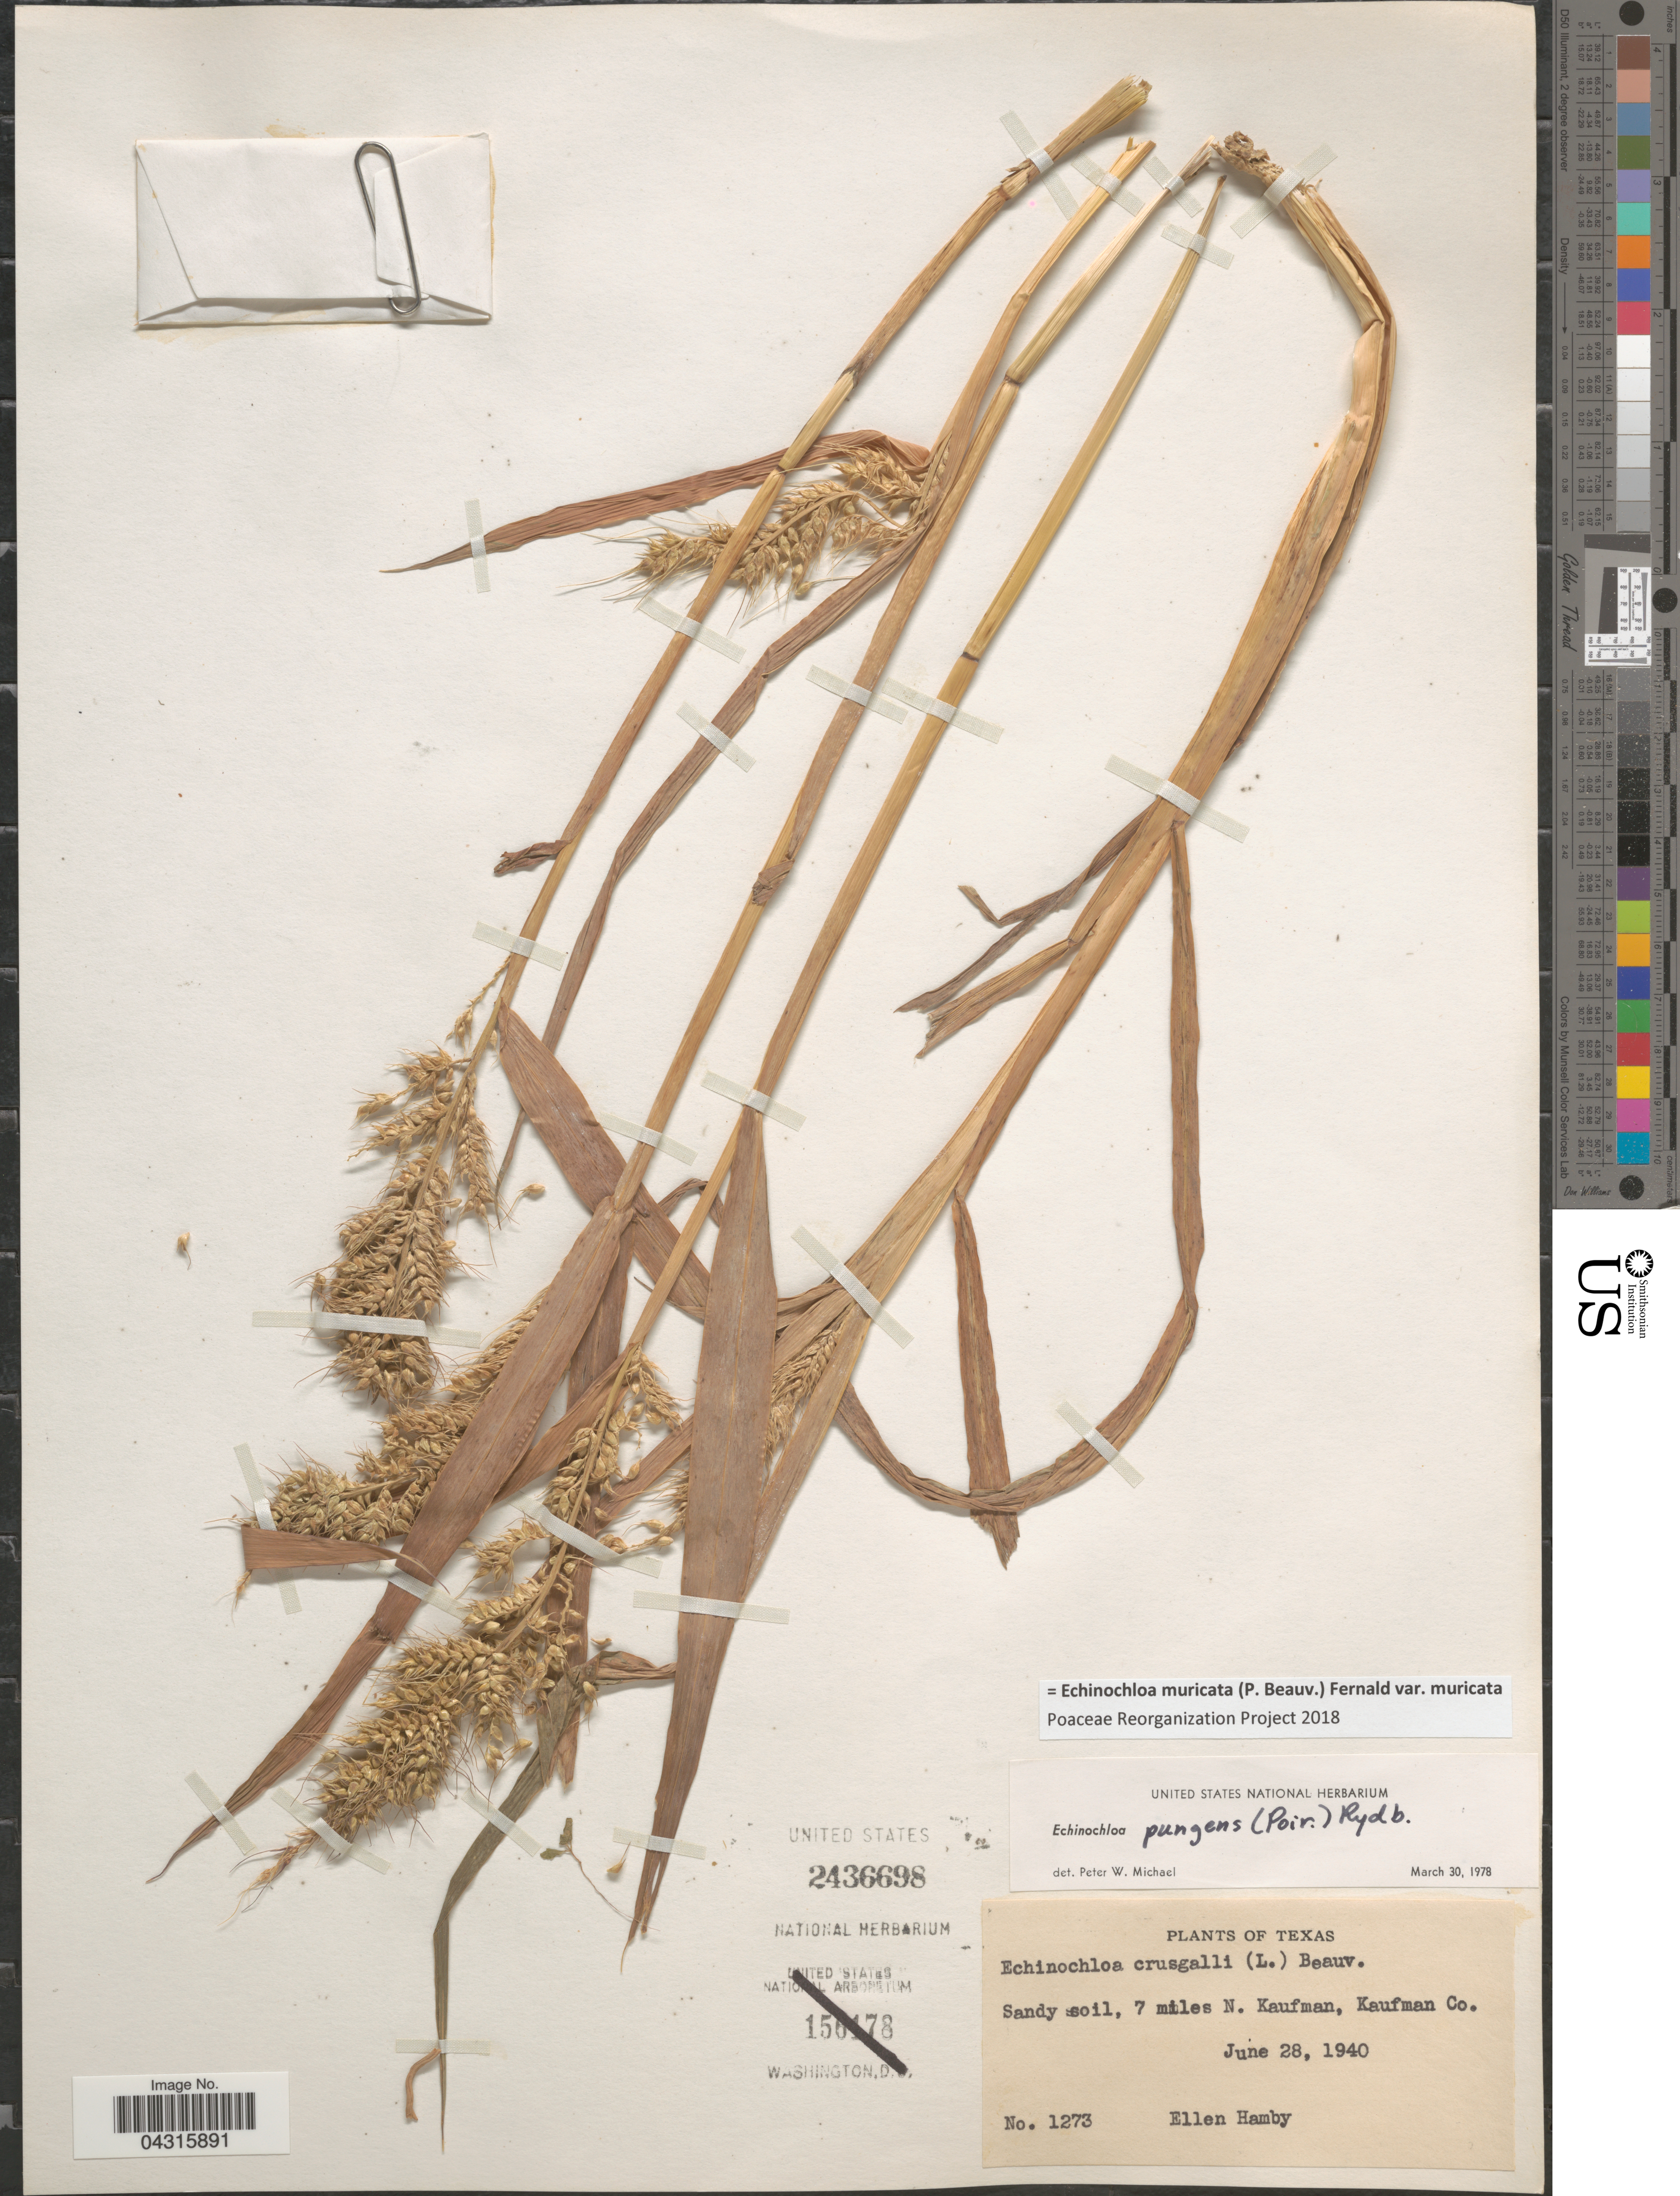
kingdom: Plantae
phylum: Tracheophyta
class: Liliopsida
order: Poales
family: Poaceae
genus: Echinochloa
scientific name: Echinochloa muricata var. muricata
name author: (P. Beauv.) Fernald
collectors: E. Hamby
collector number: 1273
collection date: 1940-06-28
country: United States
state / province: Texas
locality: Sandy soil, 7 miles N. Kaufman, Kaufman Co.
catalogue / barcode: US 2436698